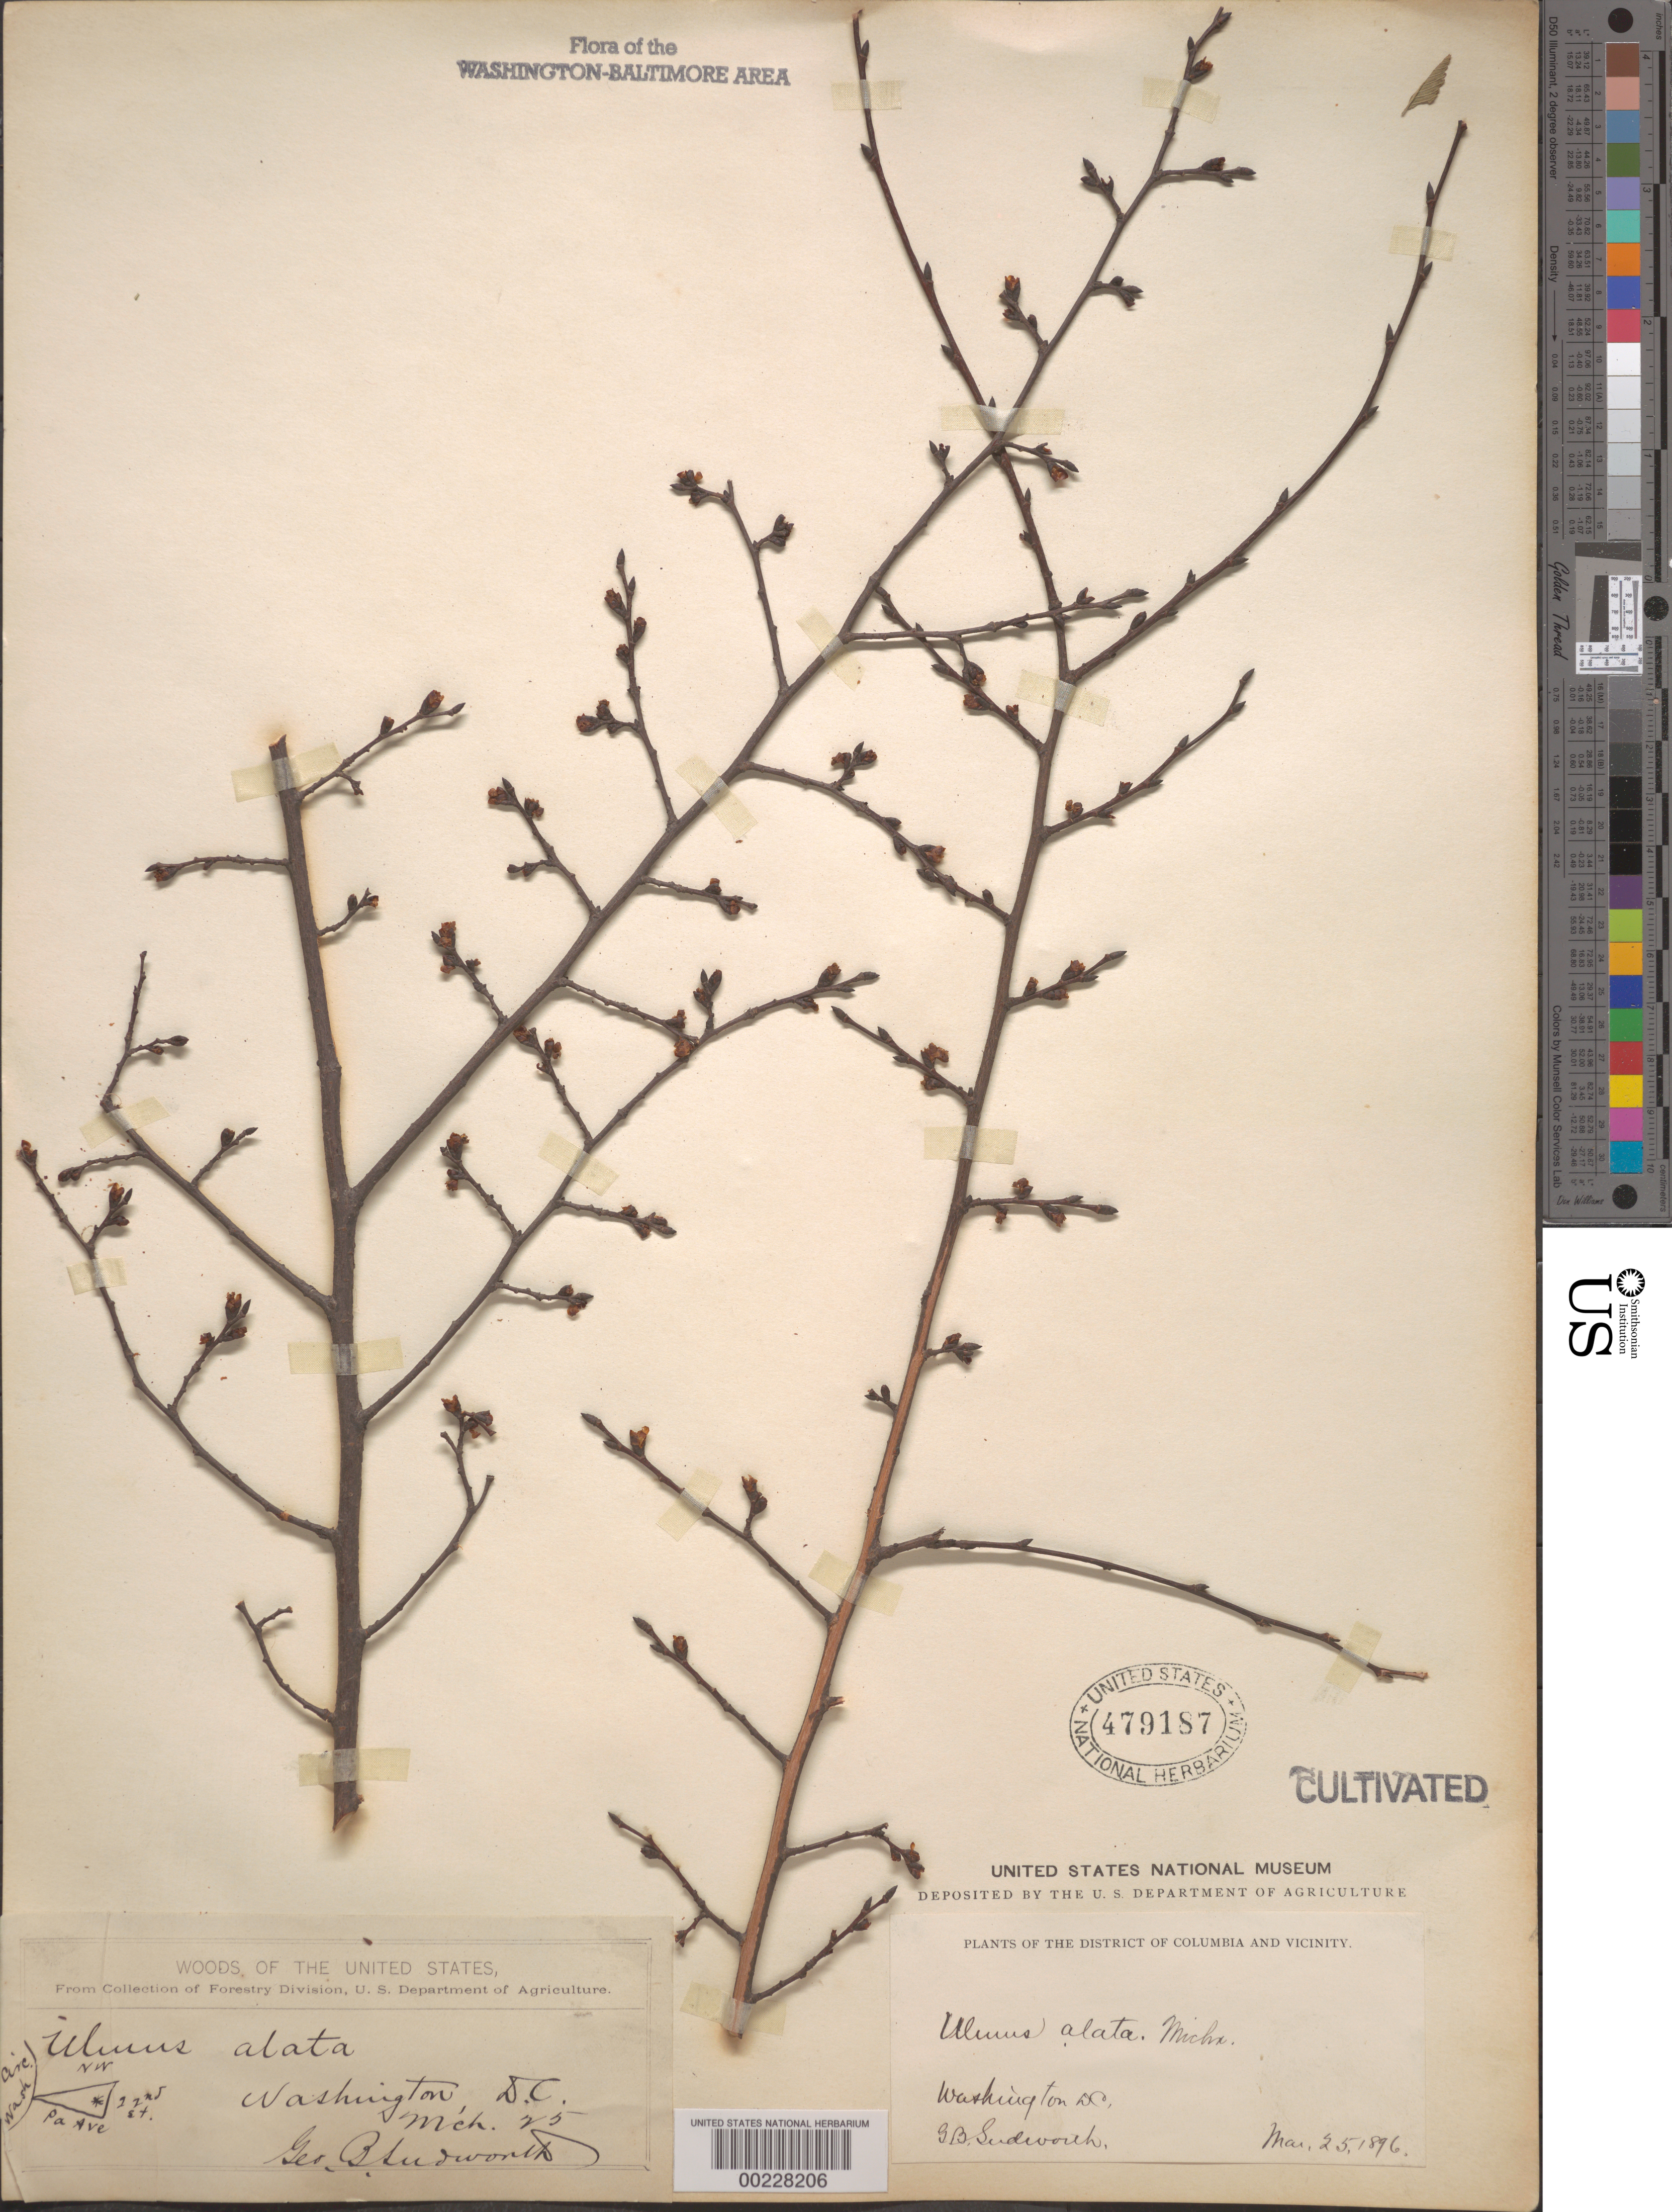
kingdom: Plantae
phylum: Tracheophyta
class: Magnoliopsida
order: Rosales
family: Ulmaceae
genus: Ulmus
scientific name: Ulmus alata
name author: Michx.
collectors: G. B. Sudworth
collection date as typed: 25 May 1896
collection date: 1896-05-25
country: United States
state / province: District of Columbia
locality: Near 22nd St and Pennsylvania Ave, near Washington Circle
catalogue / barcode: US 479187